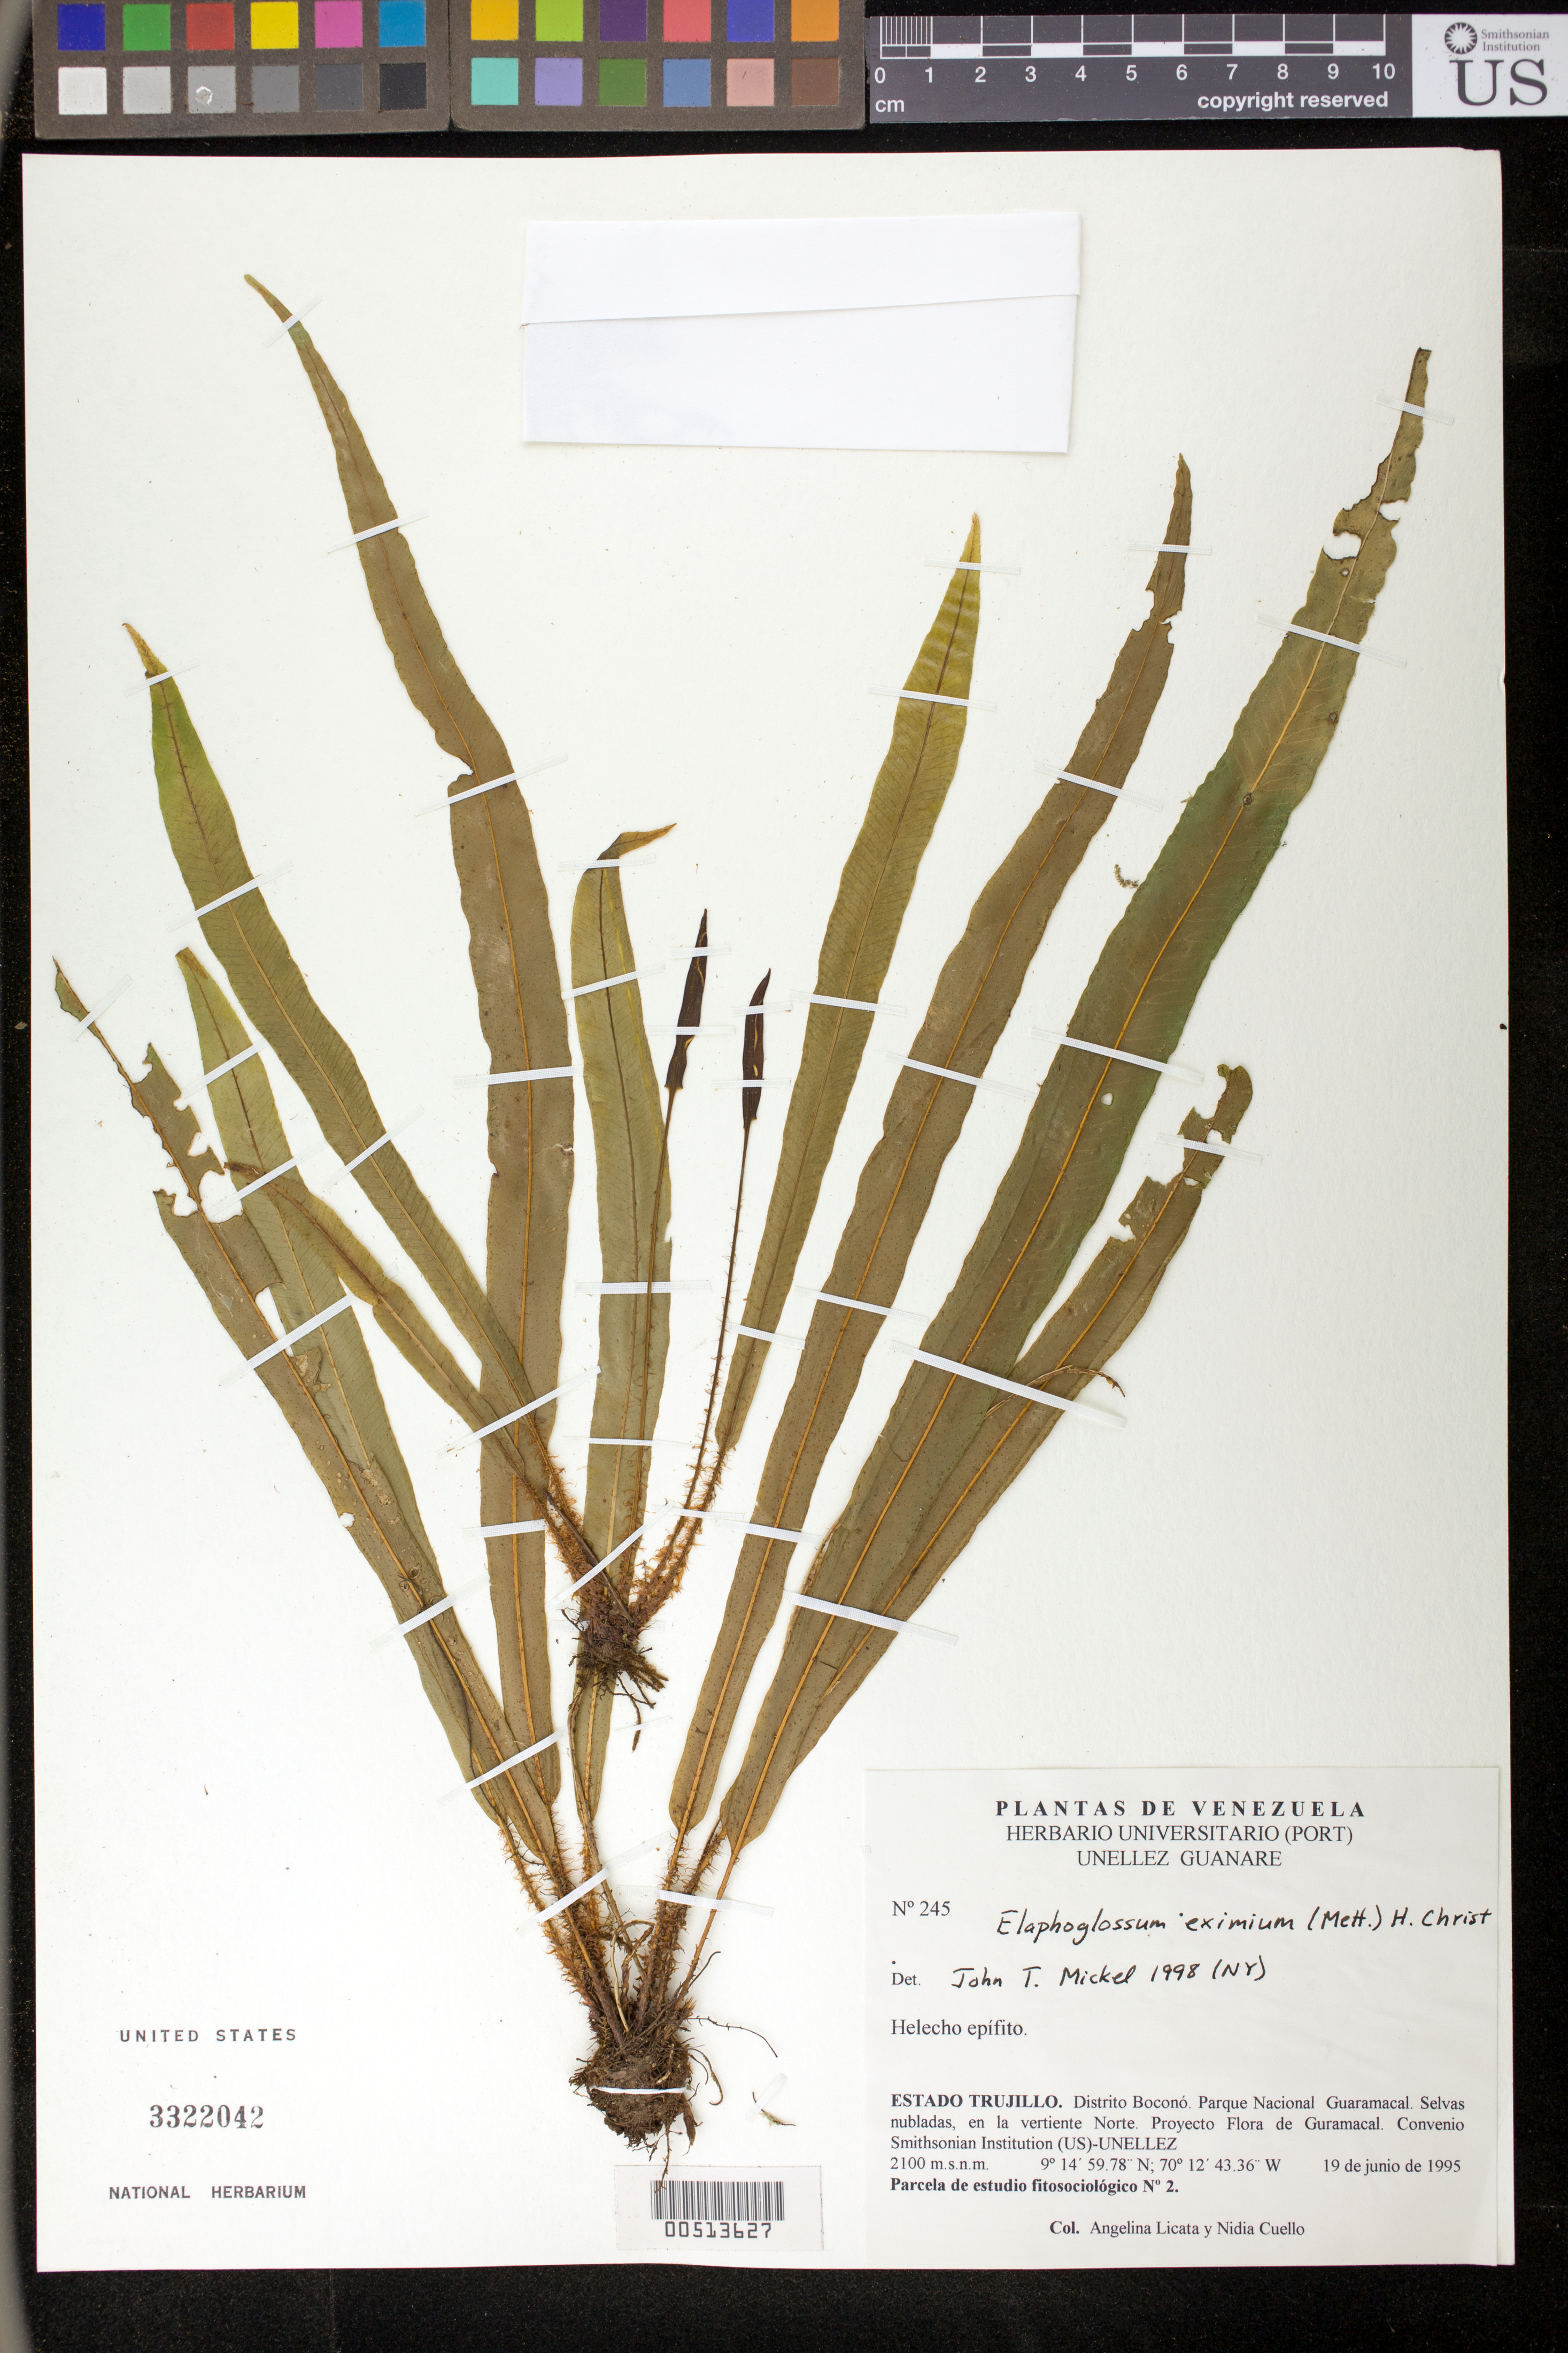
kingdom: Plantae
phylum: Tracheophyta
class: Polypodiopsida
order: Polypodiales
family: Dryopteridaceae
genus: Elaphoglossum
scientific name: Elaphoglossum eximium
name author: (Mett.) Christ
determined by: Mickel, J. T., (NY), New York Botanical Garden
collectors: A. Licata & N. L. Cuello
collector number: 245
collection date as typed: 19 Jun 1995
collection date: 1995-06-19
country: Venezuela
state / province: Trujillo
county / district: Boconó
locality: Parque Nacional Guaramacal, vertiente N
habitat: Selvas nubladas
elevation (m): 2100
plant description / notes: PORT, US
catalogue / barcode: US 3322042